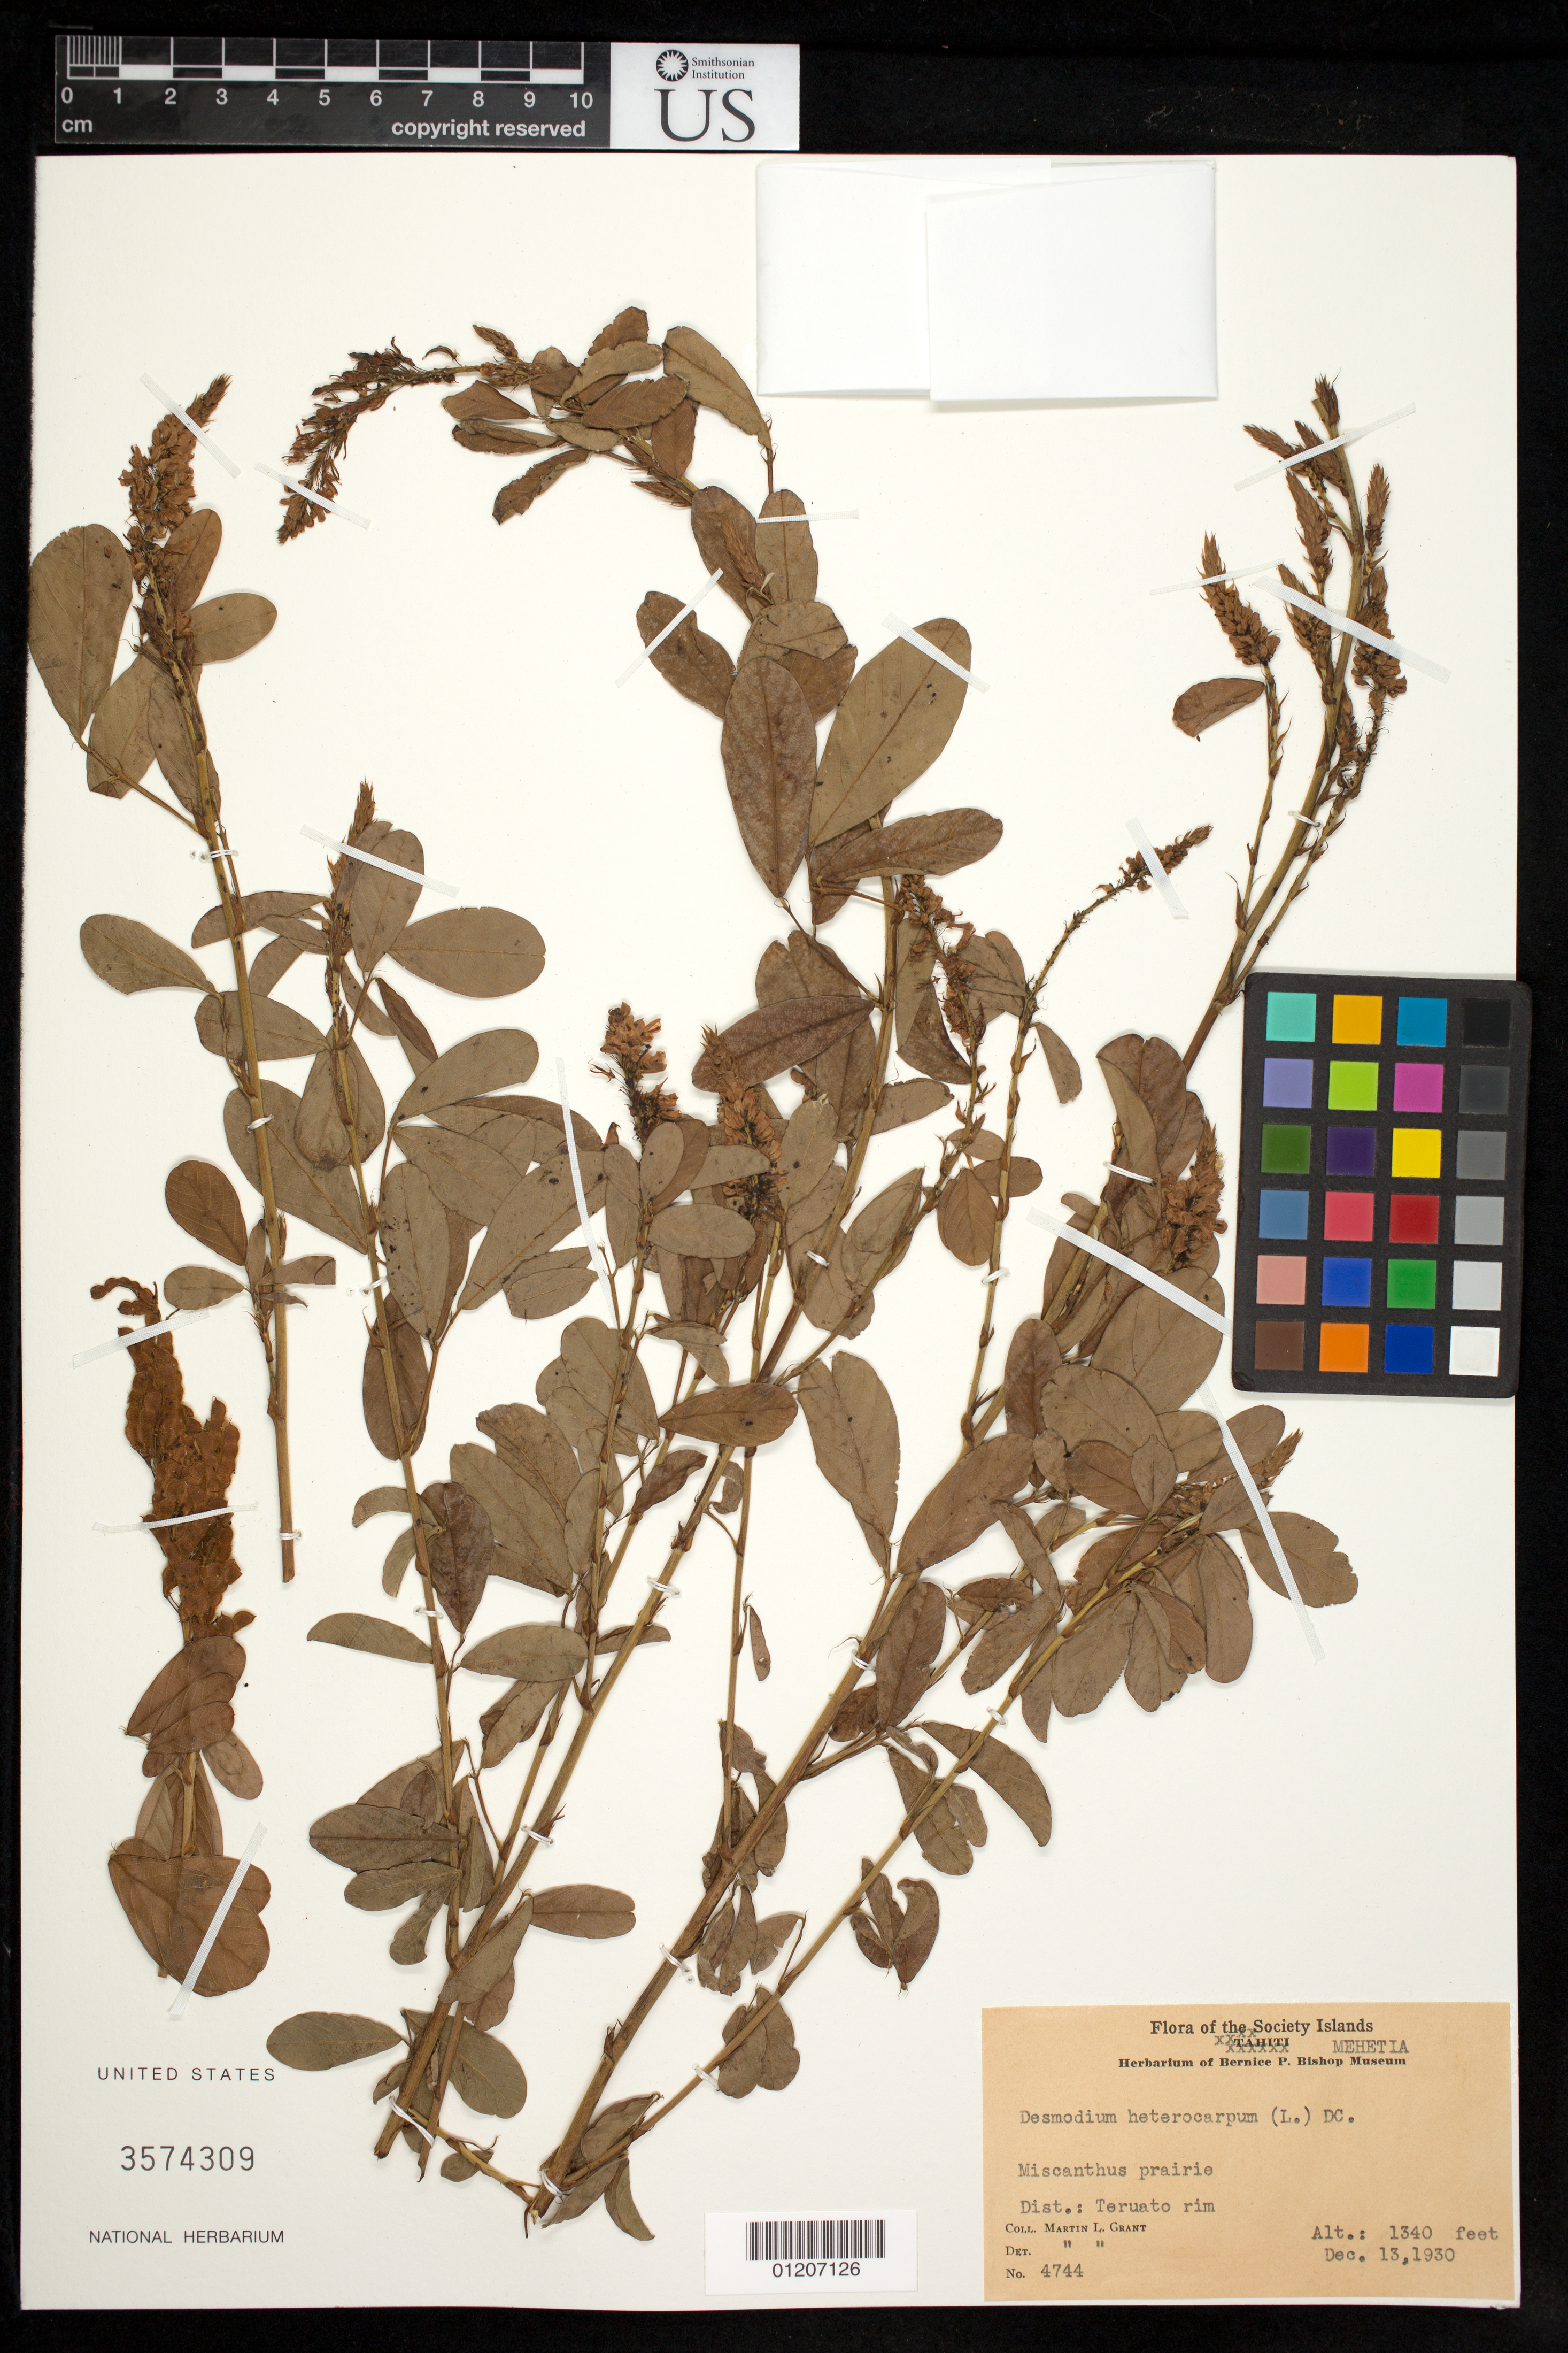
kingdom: Plantae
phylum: Tracheophyta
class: Magnoliopsida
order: Fabales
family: Fabaceae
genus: Grona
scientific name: Grona heterocarpos var. strigosa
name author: (Meeuwen) H. Ohashi & K. Ohashi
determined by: Strong, Mark T., (BOT), Smithsonian Institution - National Museum of Natural History (UNITED STATES)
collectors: M. L. Grant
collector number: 4744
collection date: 1930-12-13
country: French Polynesia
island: Mehetia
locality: Teruato rim.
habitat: Miscanthus prairie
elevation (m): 408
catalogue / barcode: US 3574309